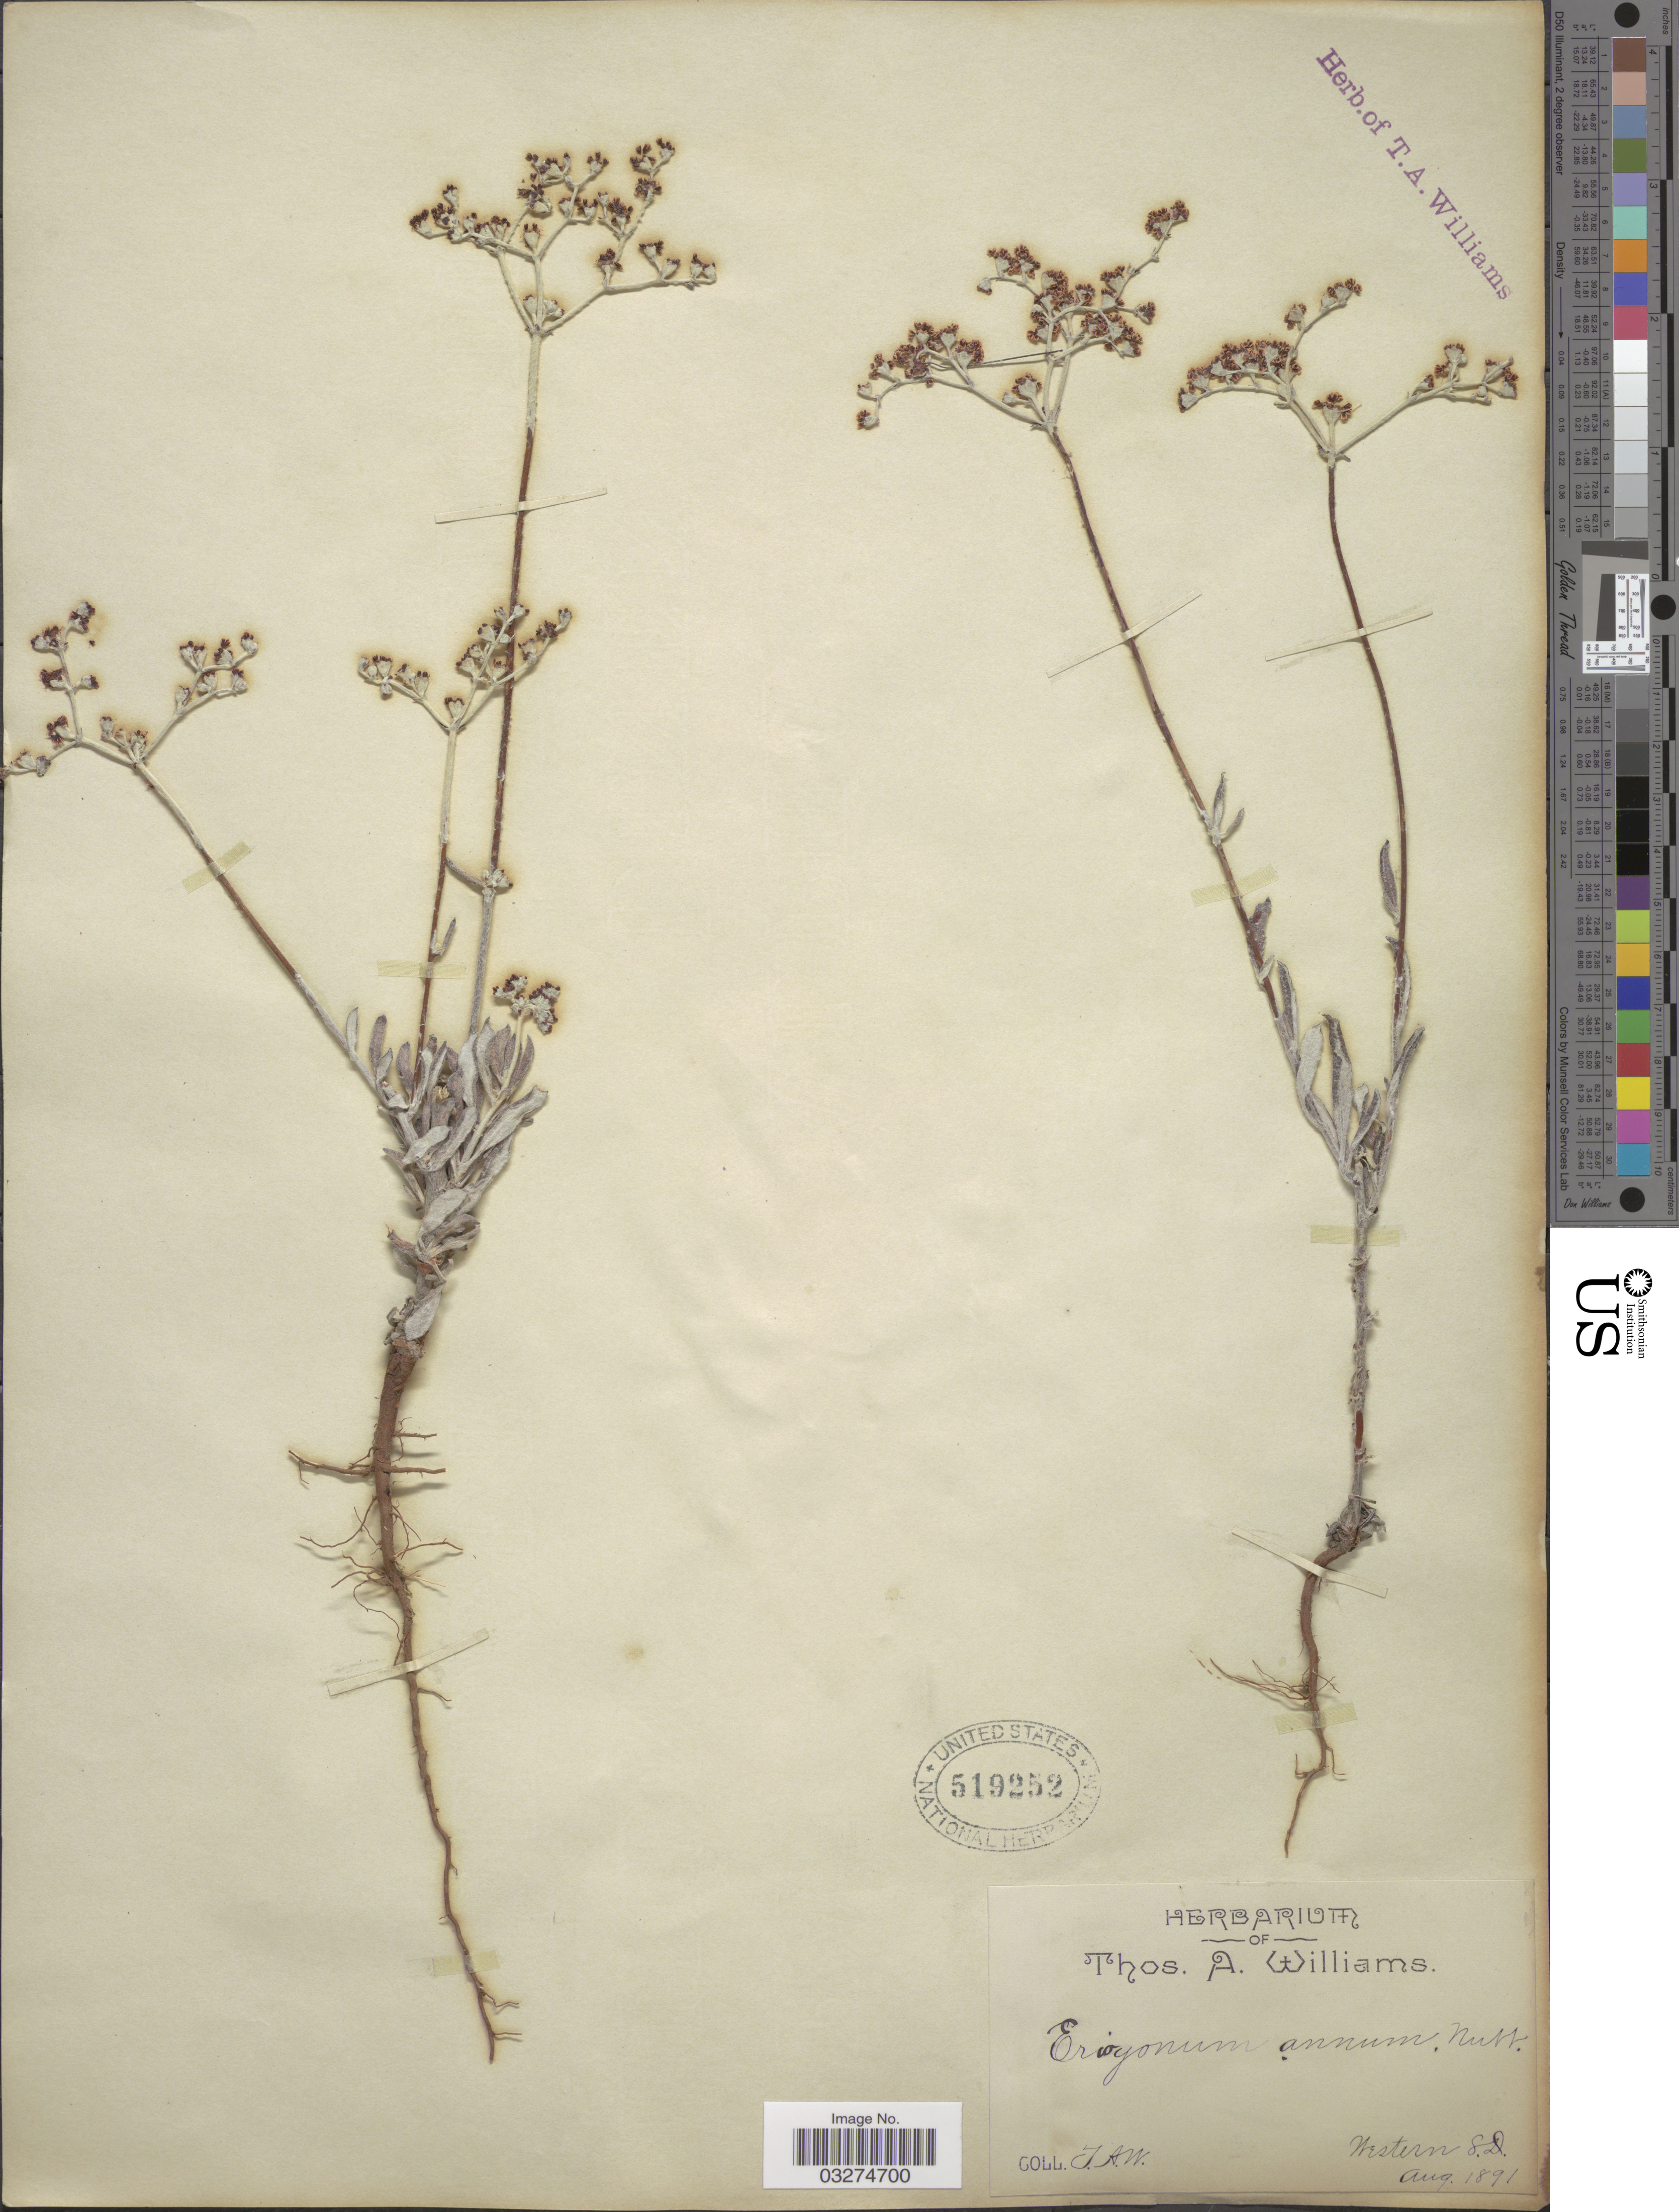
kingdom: Plantae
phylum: Tracheophyta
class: Magnoliopsida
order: Caryophyllales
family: Polygonaceae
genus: Eriogonum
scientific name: Eriogonum annuum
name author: Nutt.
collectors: T. A. Williams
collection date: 1891-08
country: United States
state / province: South Dakota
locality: Western S.D.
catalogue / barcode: US 519252